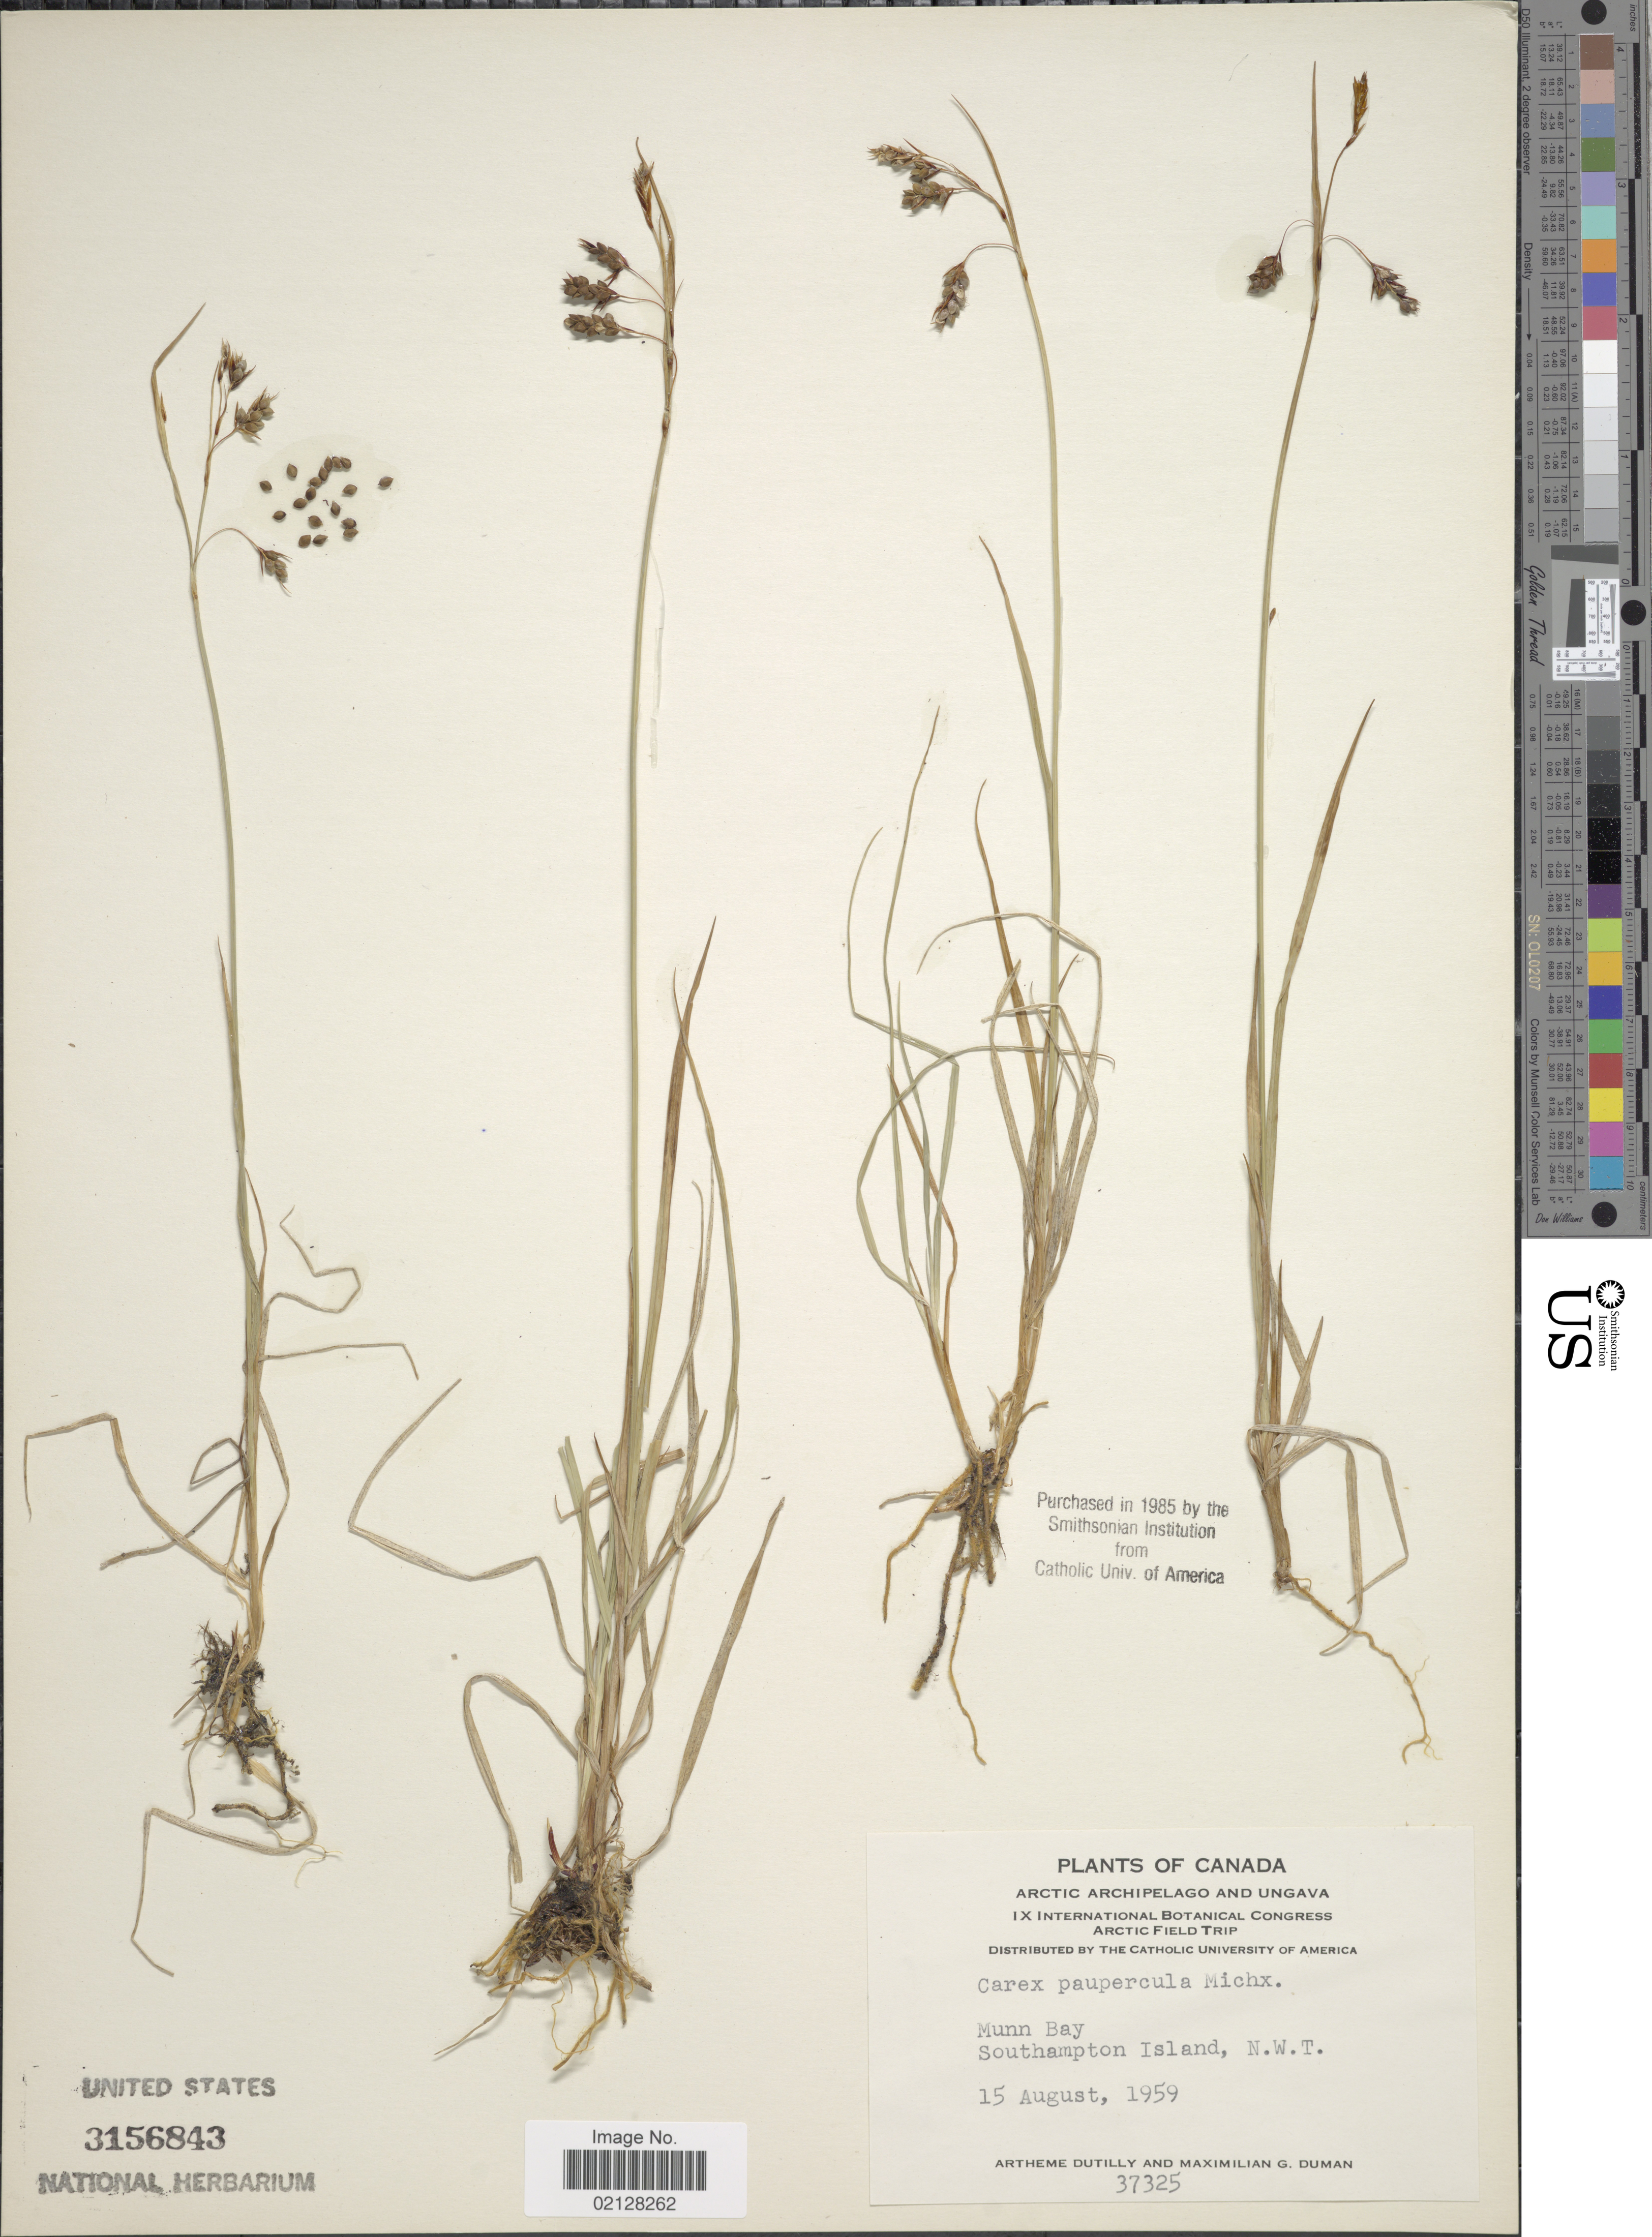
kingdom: Plantae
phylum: Tracheophyta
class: Liliopsida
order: Poales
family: Cyperaceae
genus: Carex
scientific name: Carex magellanica subsp. irrigua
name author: (Wahlenb.) Hiitonen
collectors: A. Dutilly & M. Duman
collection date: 1959-08-15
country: Canada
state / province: Northwest Territories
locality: Munn Bay, Southampton Island, N.W.T.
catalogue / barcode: US 3156843